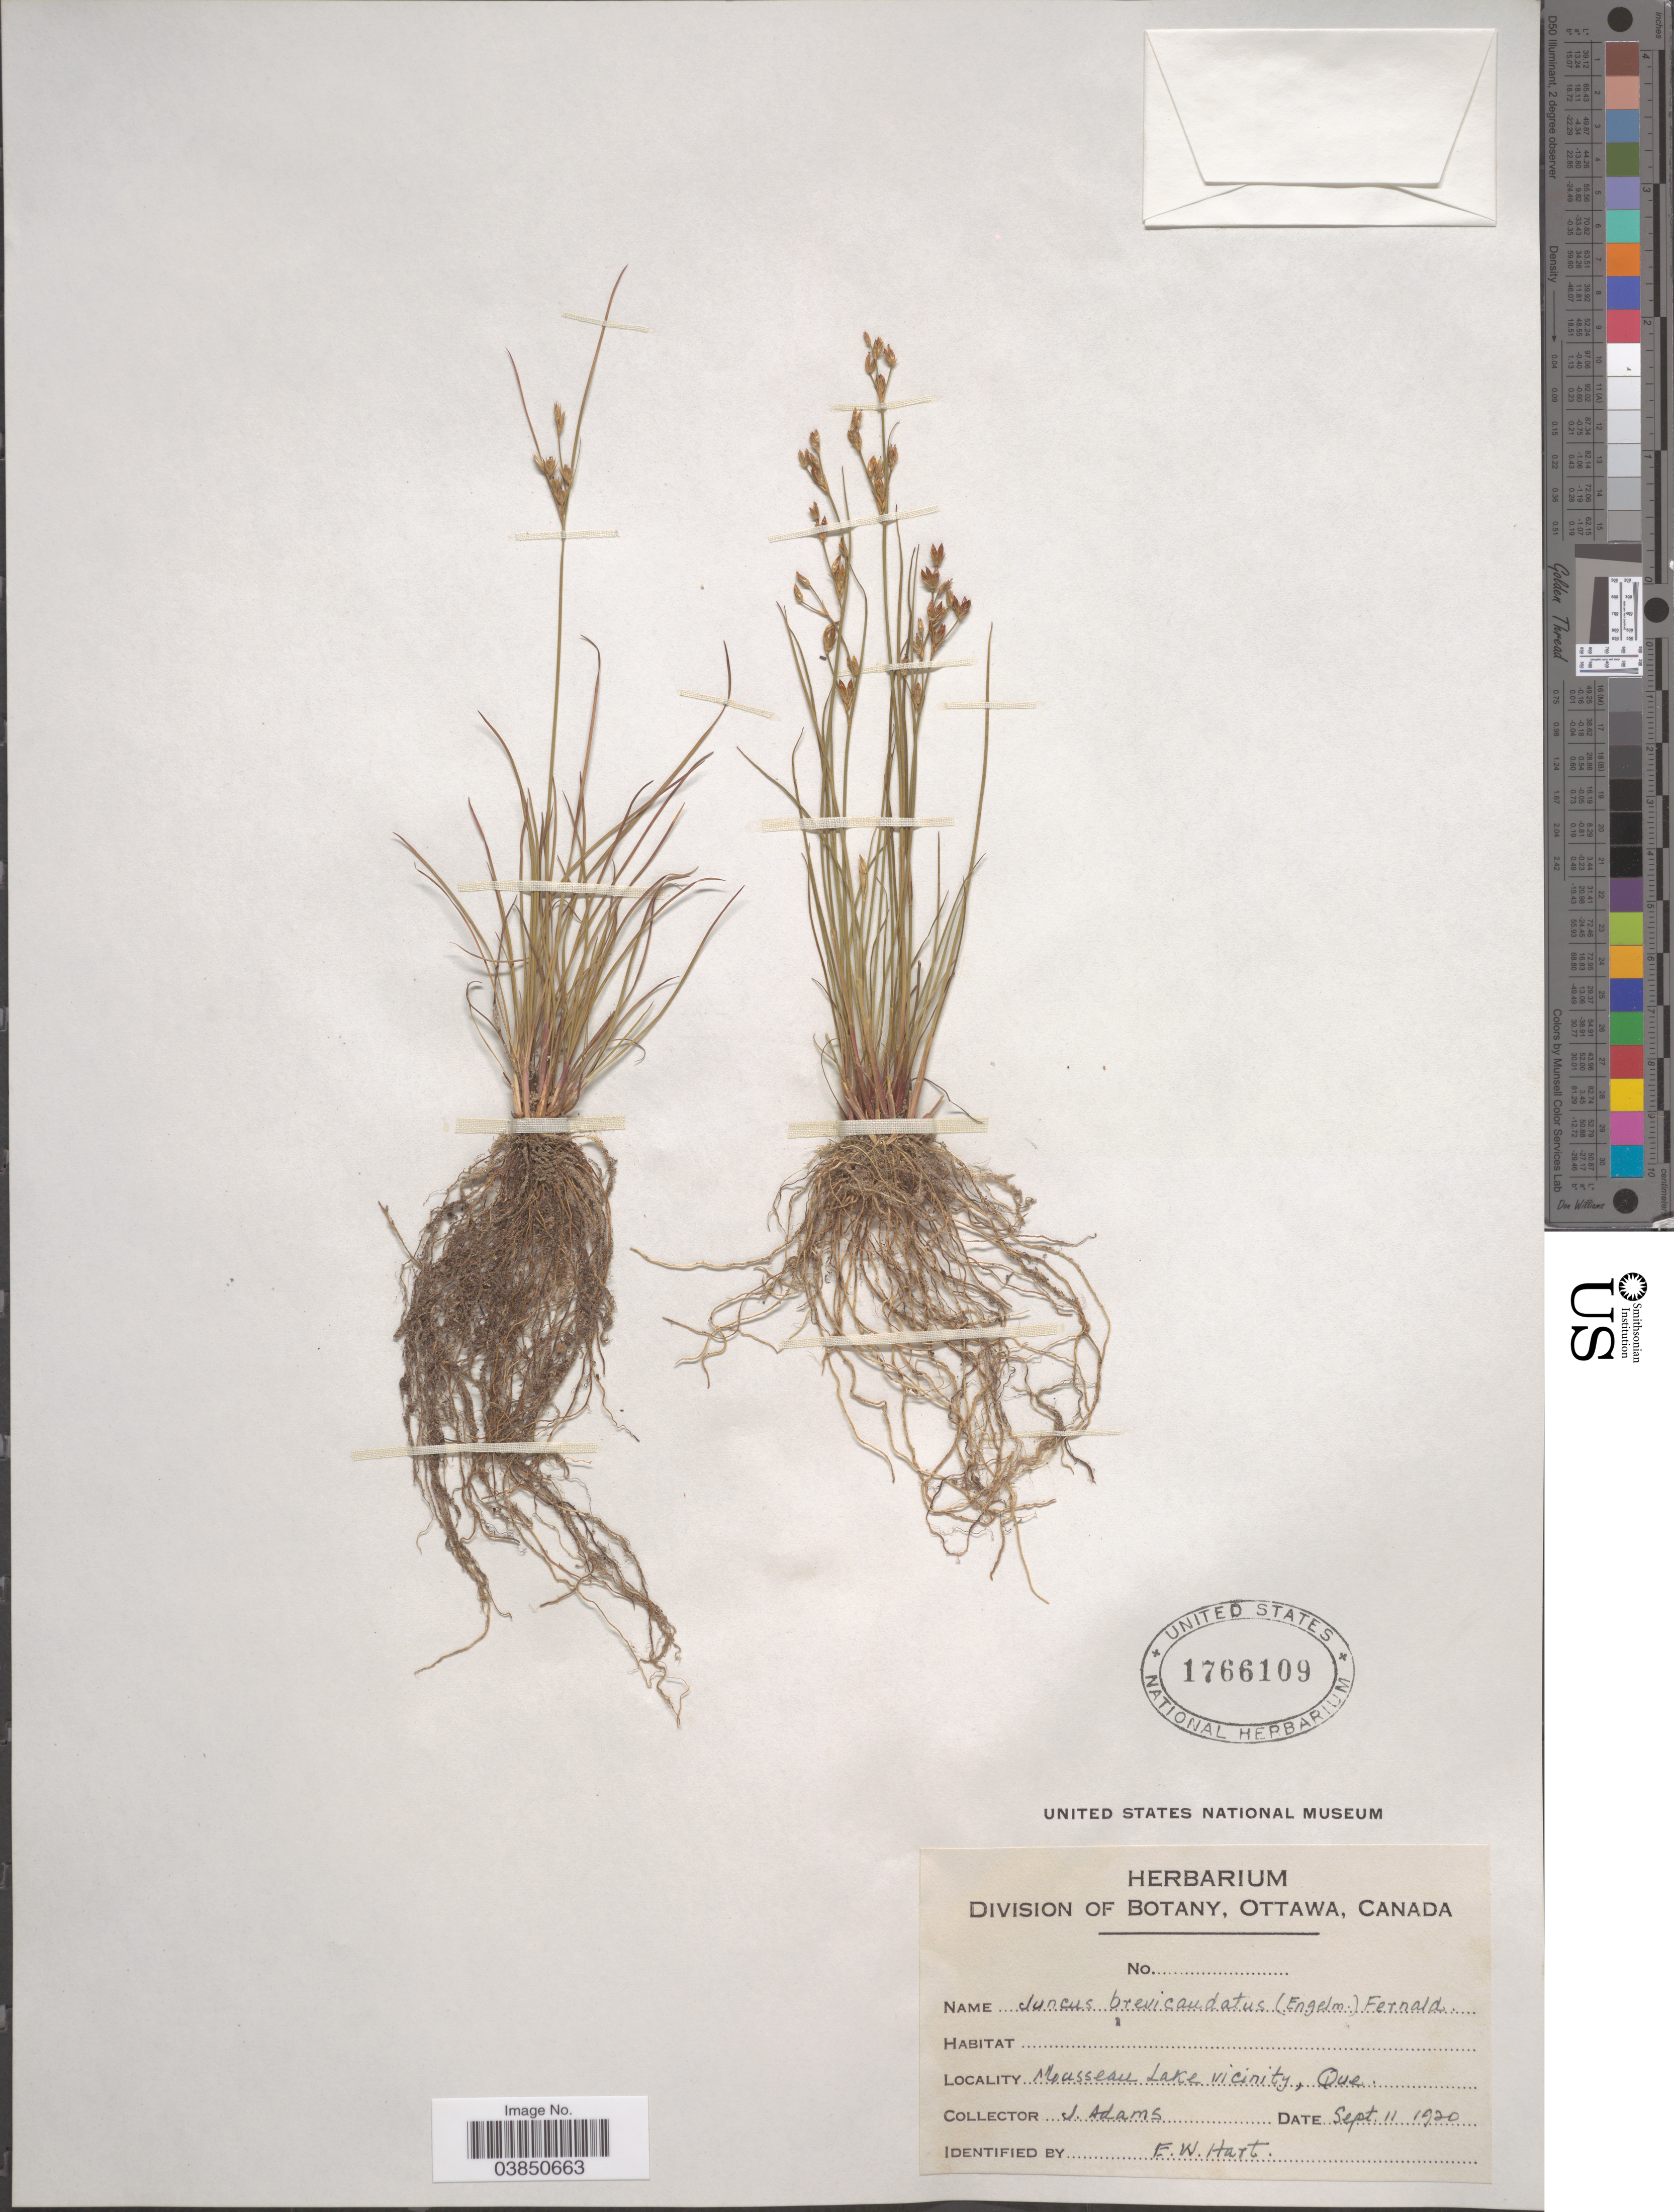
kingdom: Plantae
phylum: Tracheophyta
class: Liliopsida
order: Poales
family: Juncaceae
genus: Juncus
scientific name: Juncus brevicaudatus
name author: (Engelm.) Fernald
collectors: J. Adams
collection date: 1920-09-11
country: Canada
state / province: Quebec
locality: Mousseau Lake vicinity.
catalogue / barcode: US 1766109